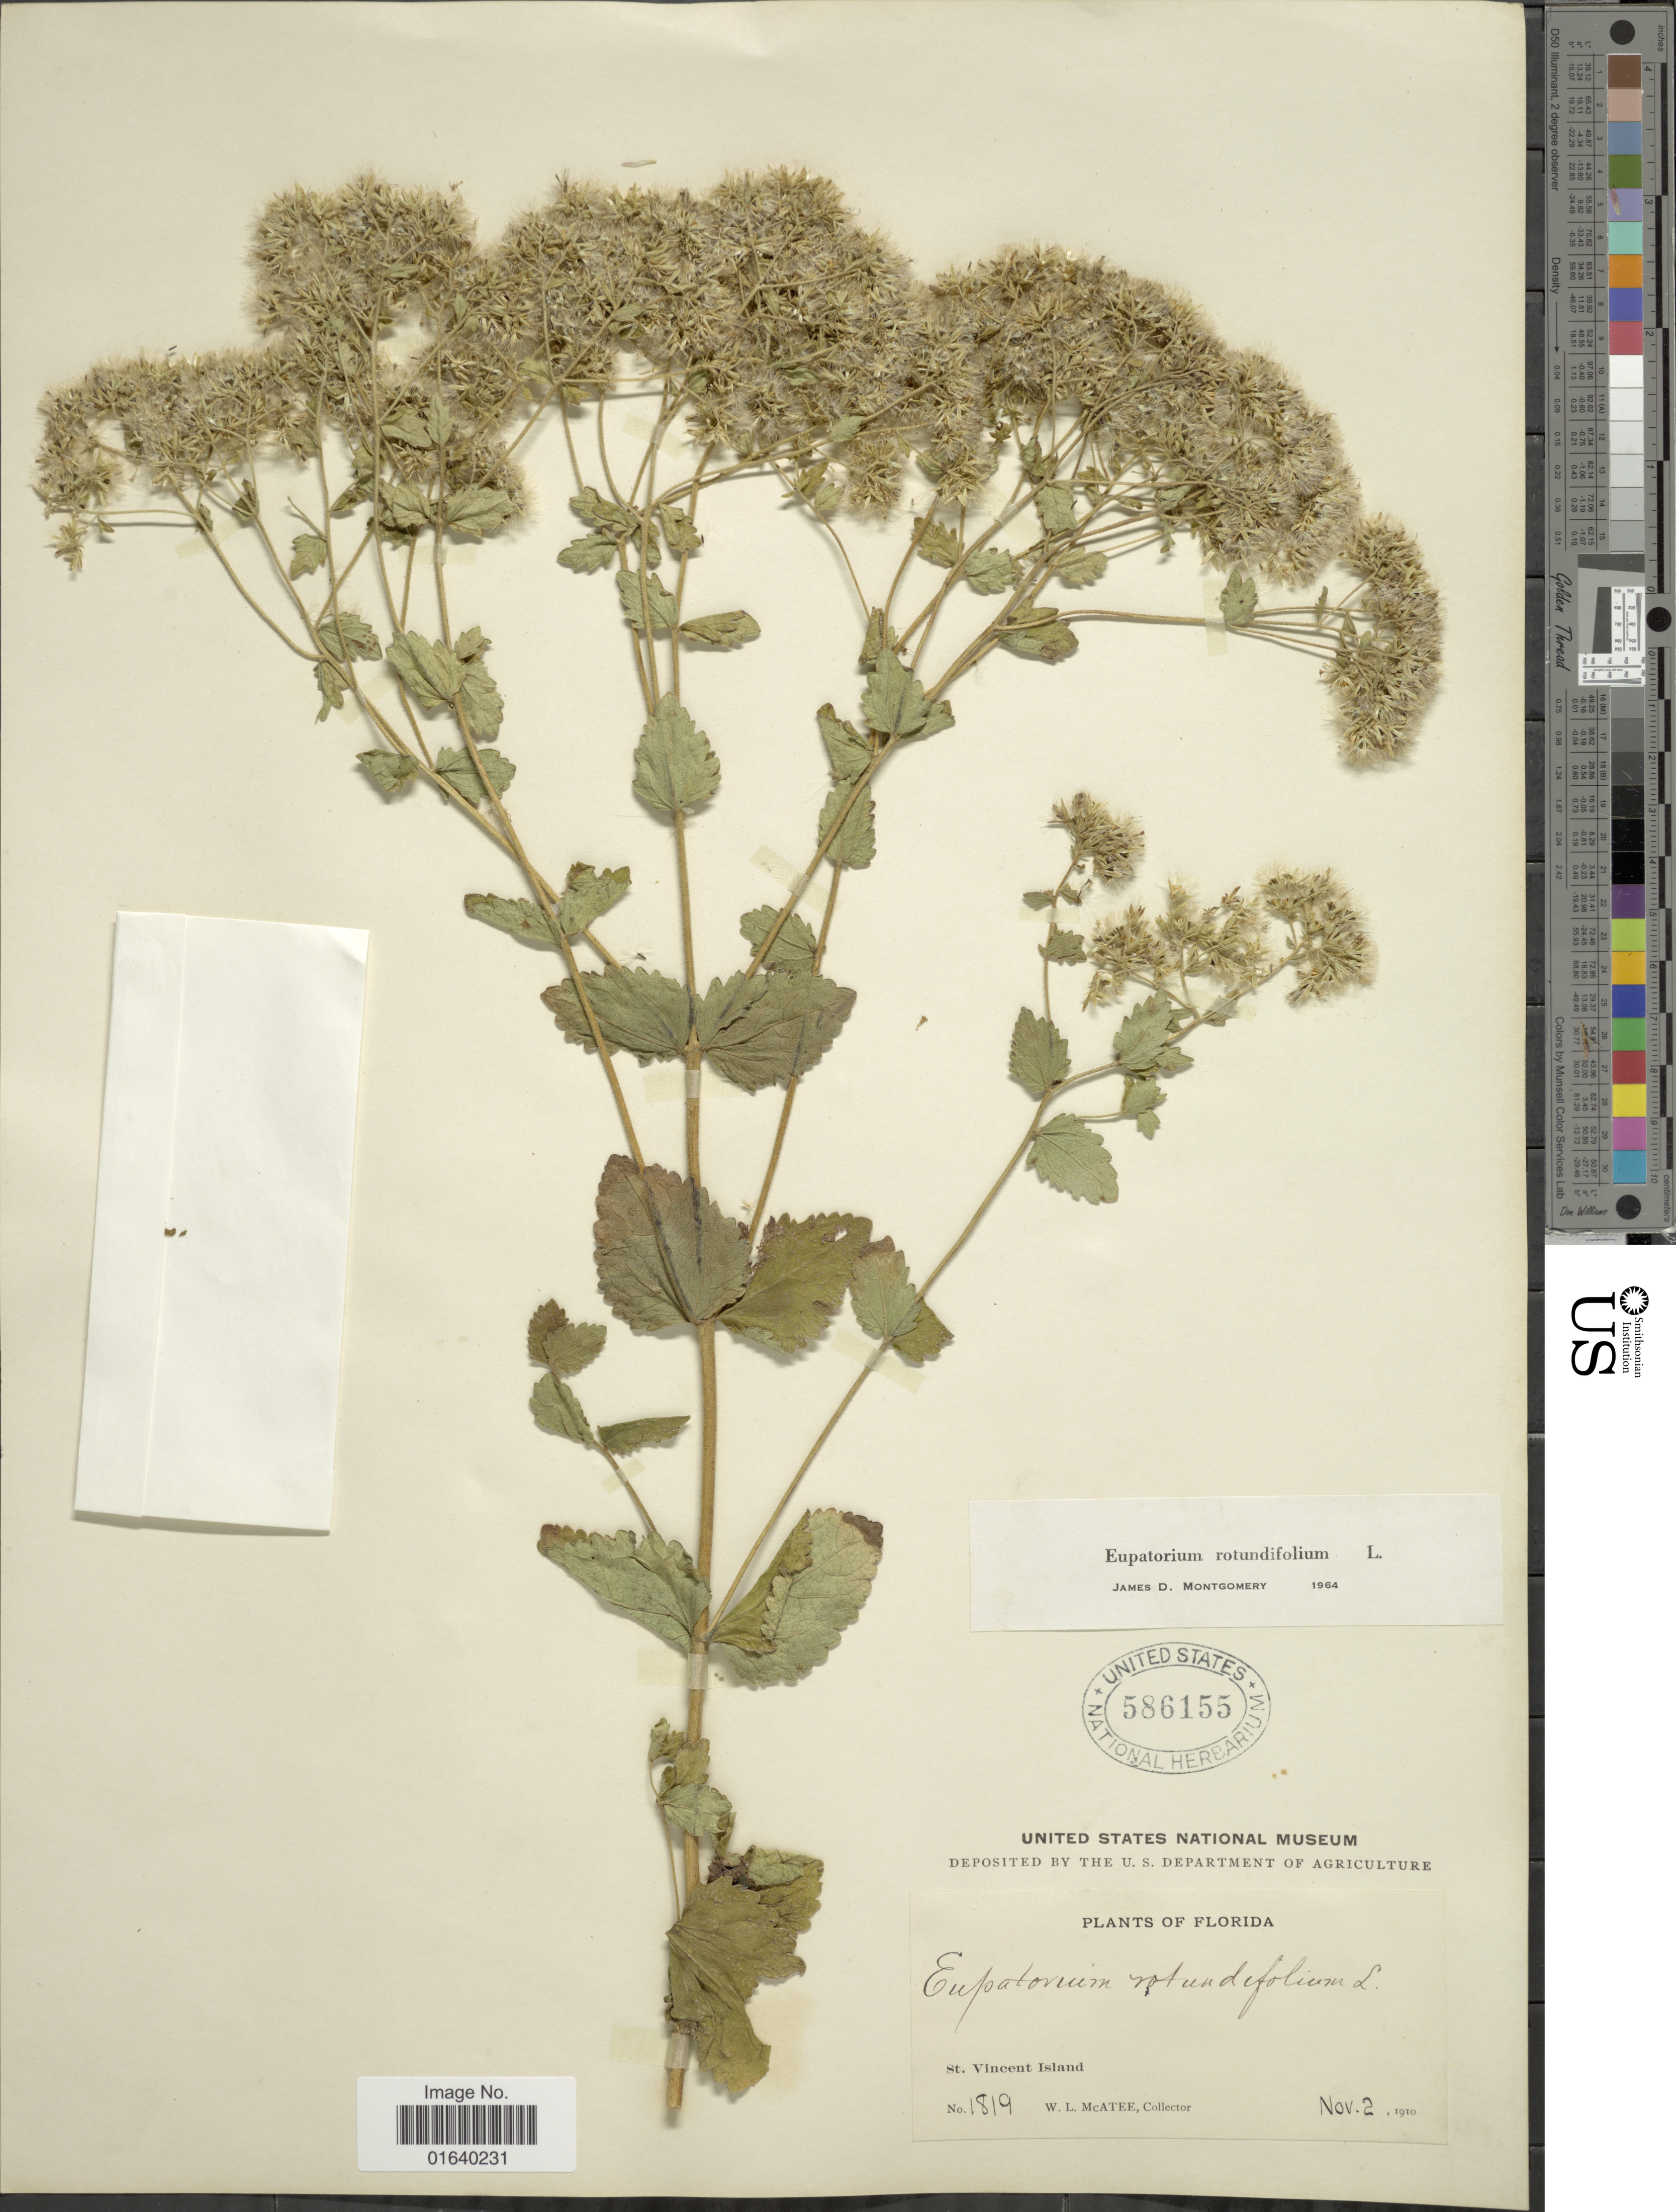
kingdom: Plantae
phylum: Tracheophyta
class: Magnoliopsida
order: Asterales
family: Asteraceae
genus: Eupatorium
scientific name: Eupatorium rotundifolium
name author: L.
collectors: W. McAtee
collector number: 1819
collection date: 1910-11-02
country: United States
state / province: Florida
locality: St. Vincent Island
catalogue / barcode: US 586155